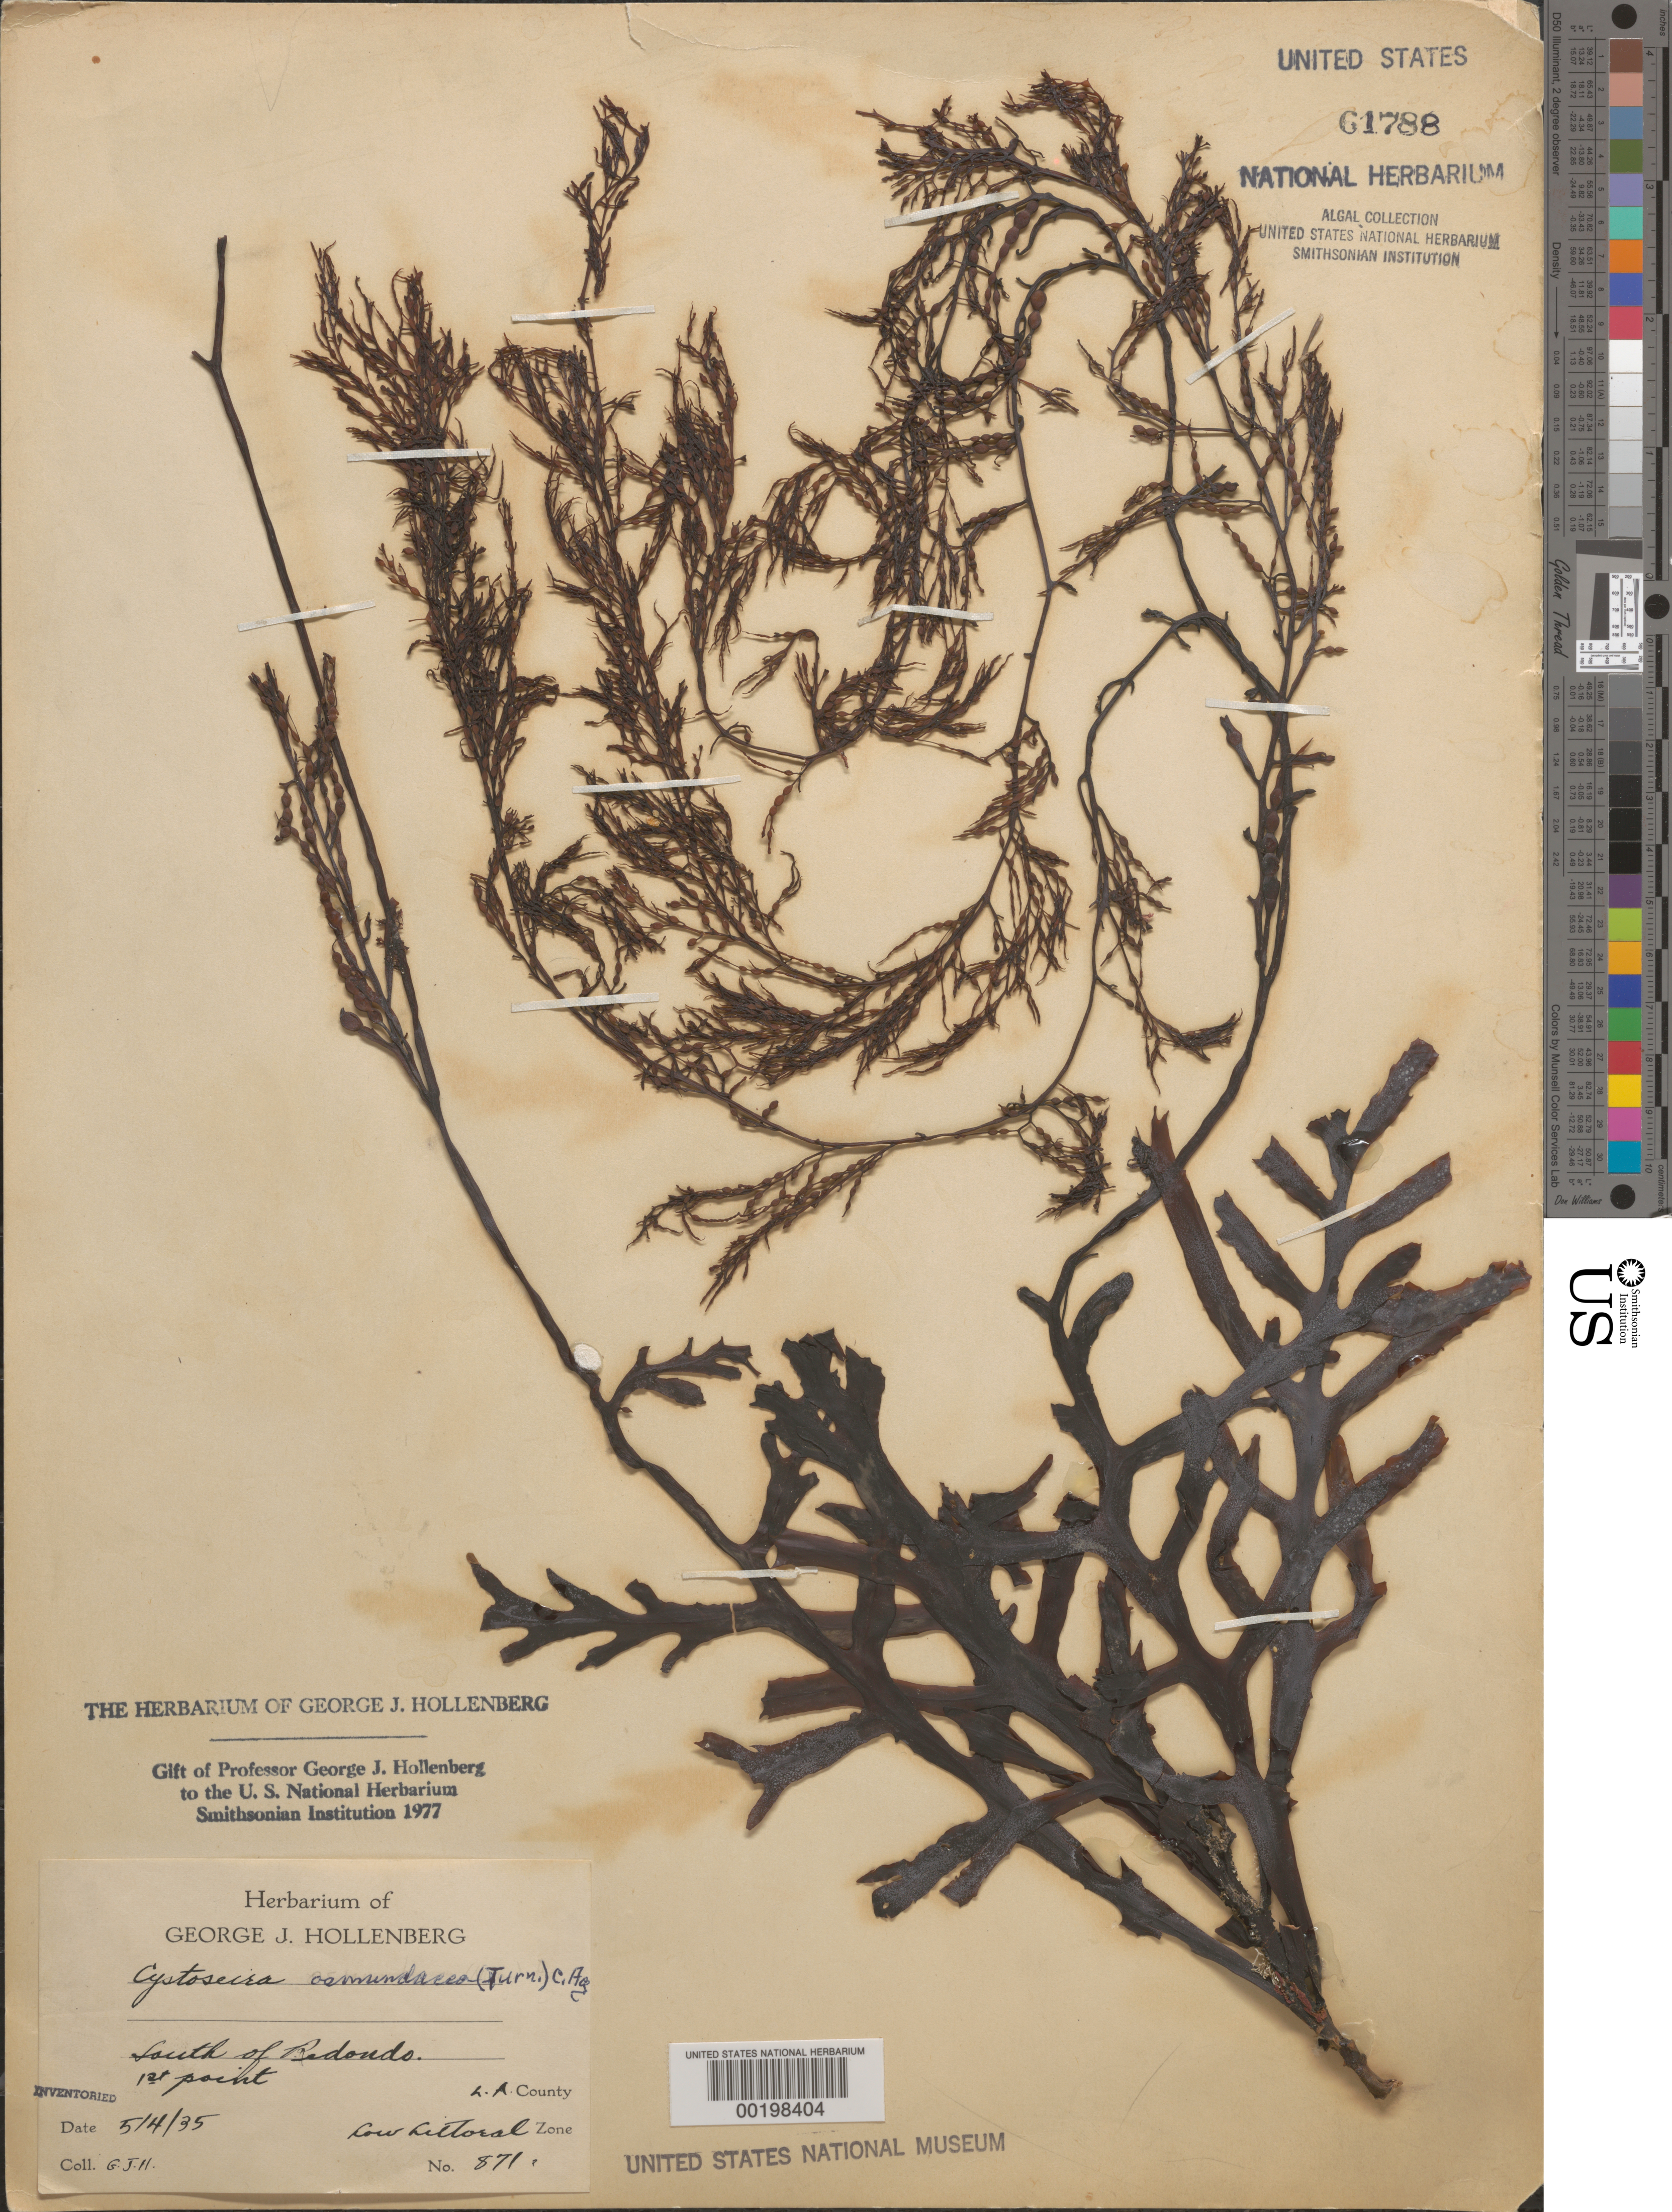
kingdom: Chromista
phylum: Ochrophyta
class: Phaeophyceae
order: Fucales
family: Sargassaceae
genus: Cystoseira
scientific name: Cystoseira osmundacea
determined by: Hollenberg, George J.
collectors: G. Hollenberg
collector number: GJH 871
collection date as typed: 04 May 1935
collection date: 1935-05-04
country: United States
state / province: California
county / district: Los Angeles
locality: South of Redondo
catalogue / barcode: US 61788